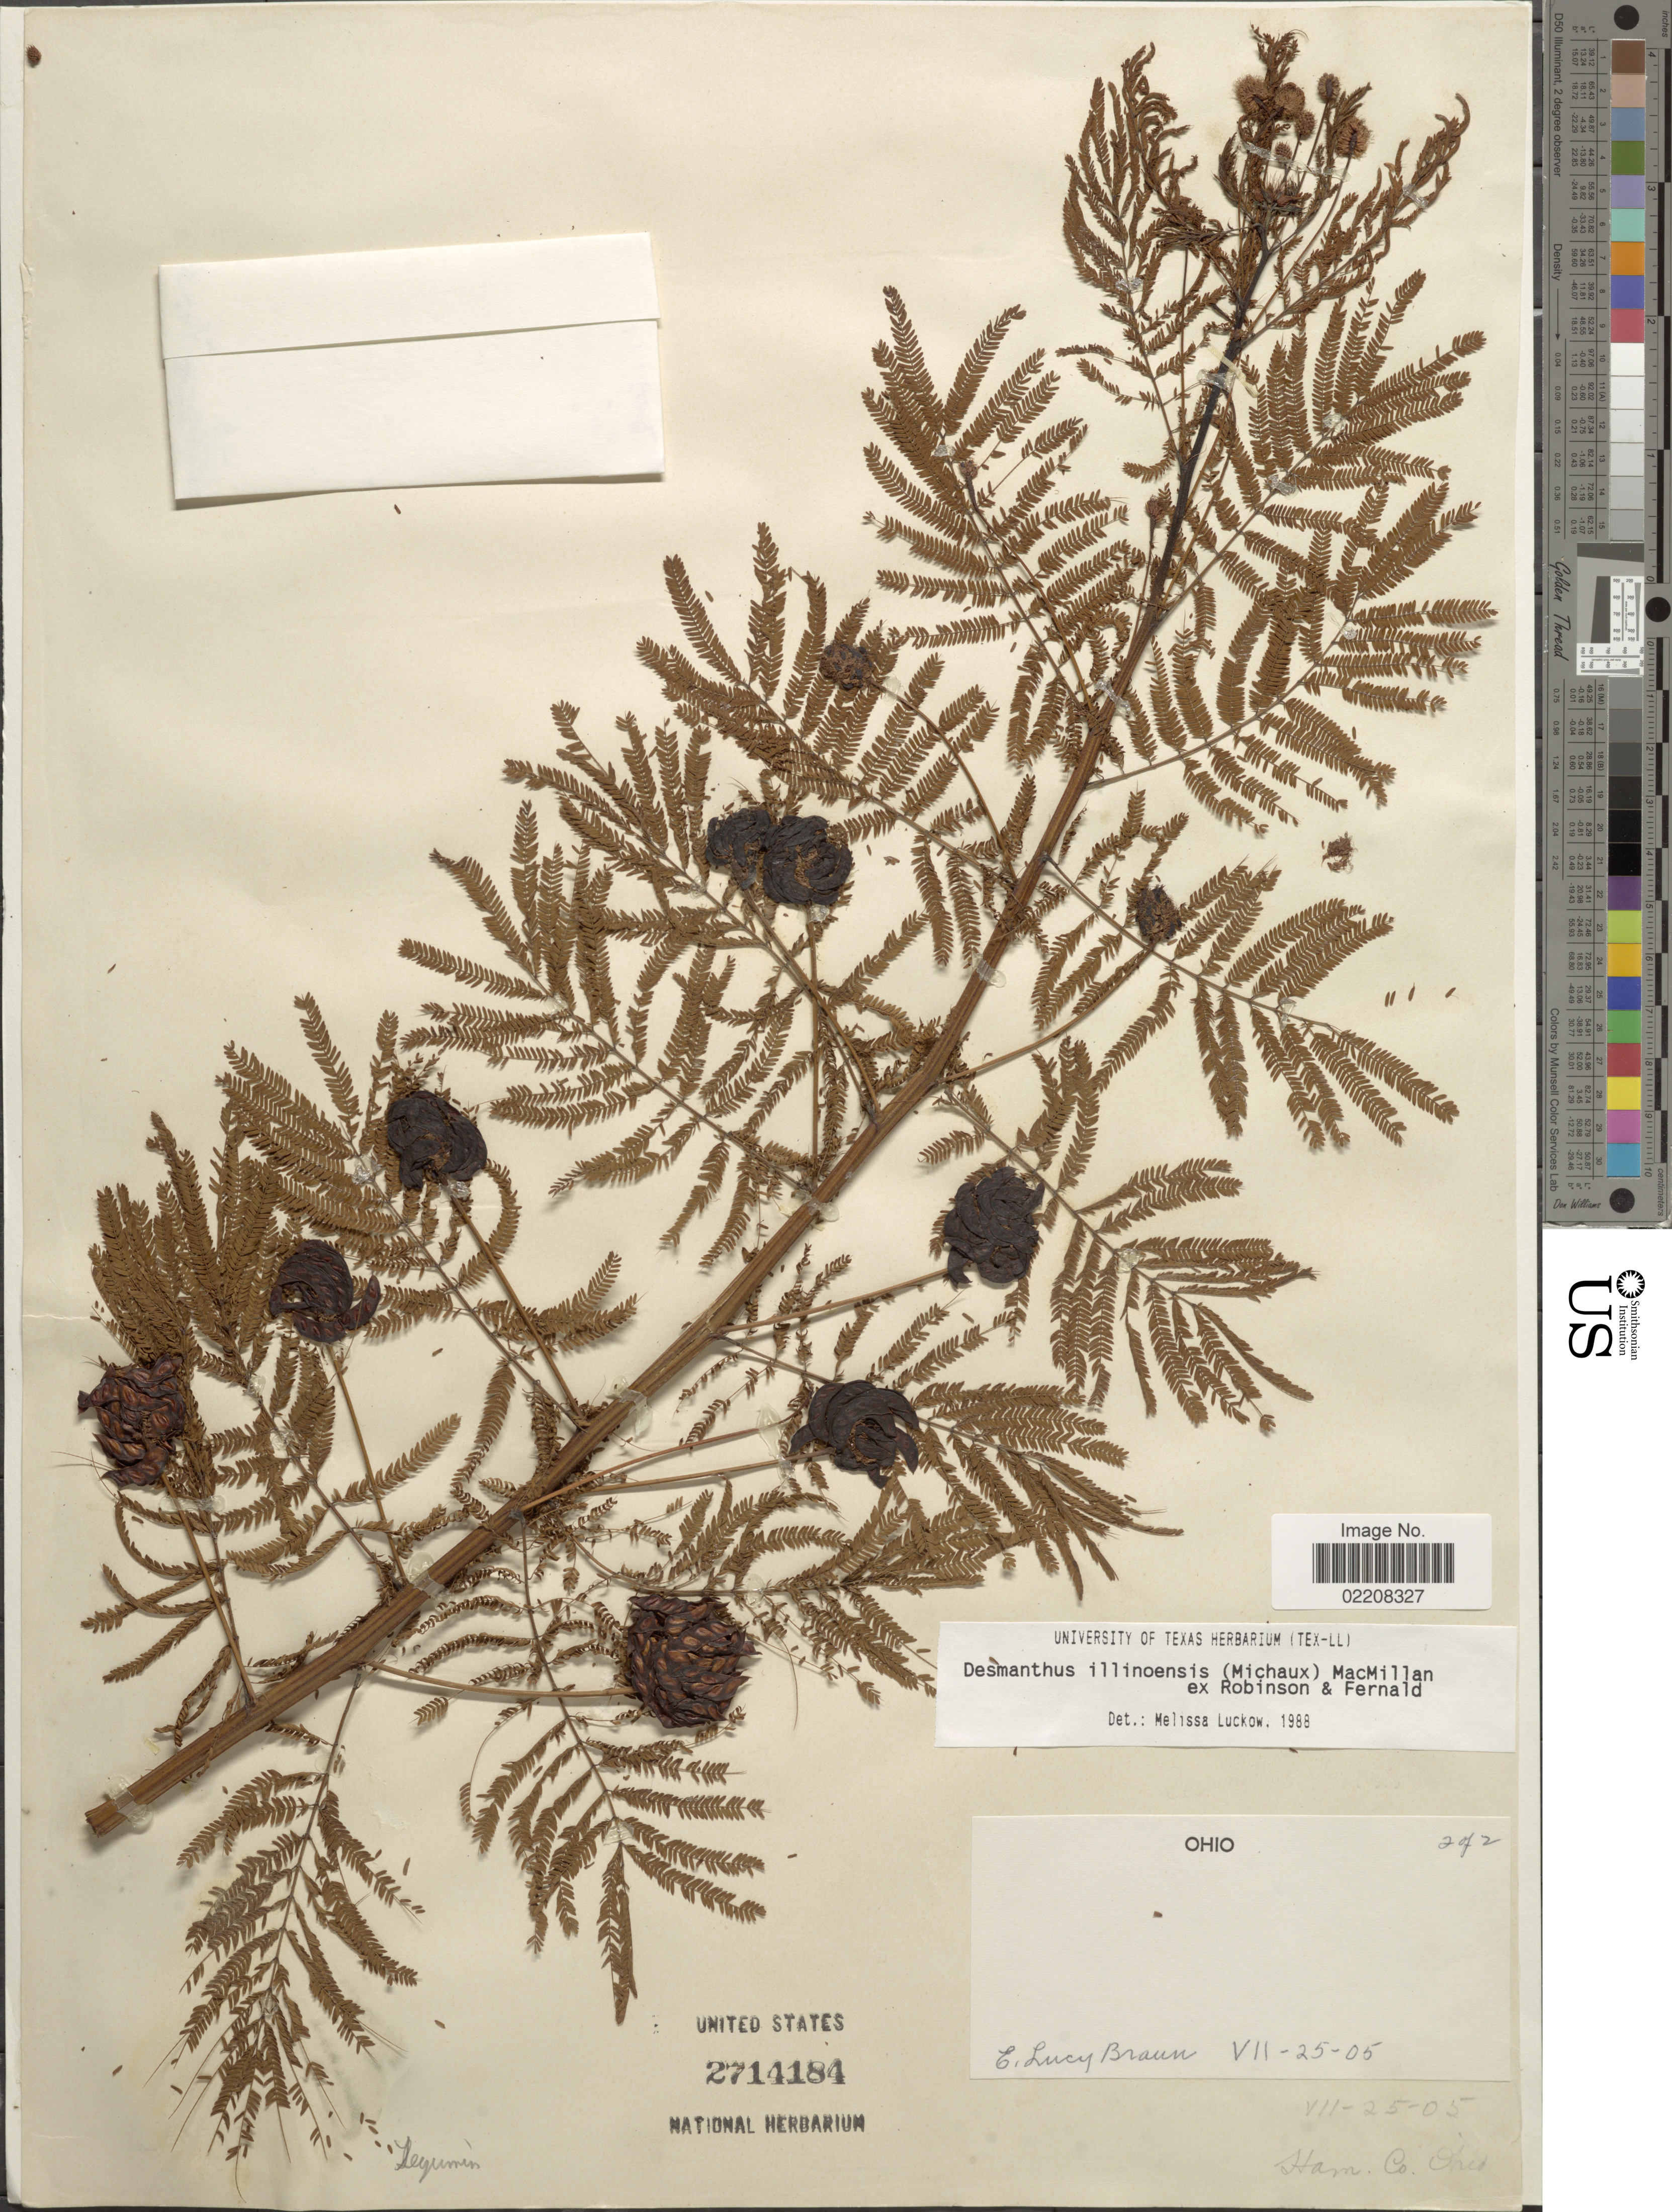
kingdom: Plantae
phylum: Tracheophyta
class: Magnoliopsida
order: Fabales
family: Fabaceae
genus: Desmanthus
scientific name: Desmanthus illinoensis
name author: (Michx.) MacMill.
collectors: E. L. Braun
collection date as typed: Transcribed d/m/y: 25/7/05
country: United States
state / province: Ohio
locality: Ham. Co., Ohio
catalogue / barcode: US 2714184